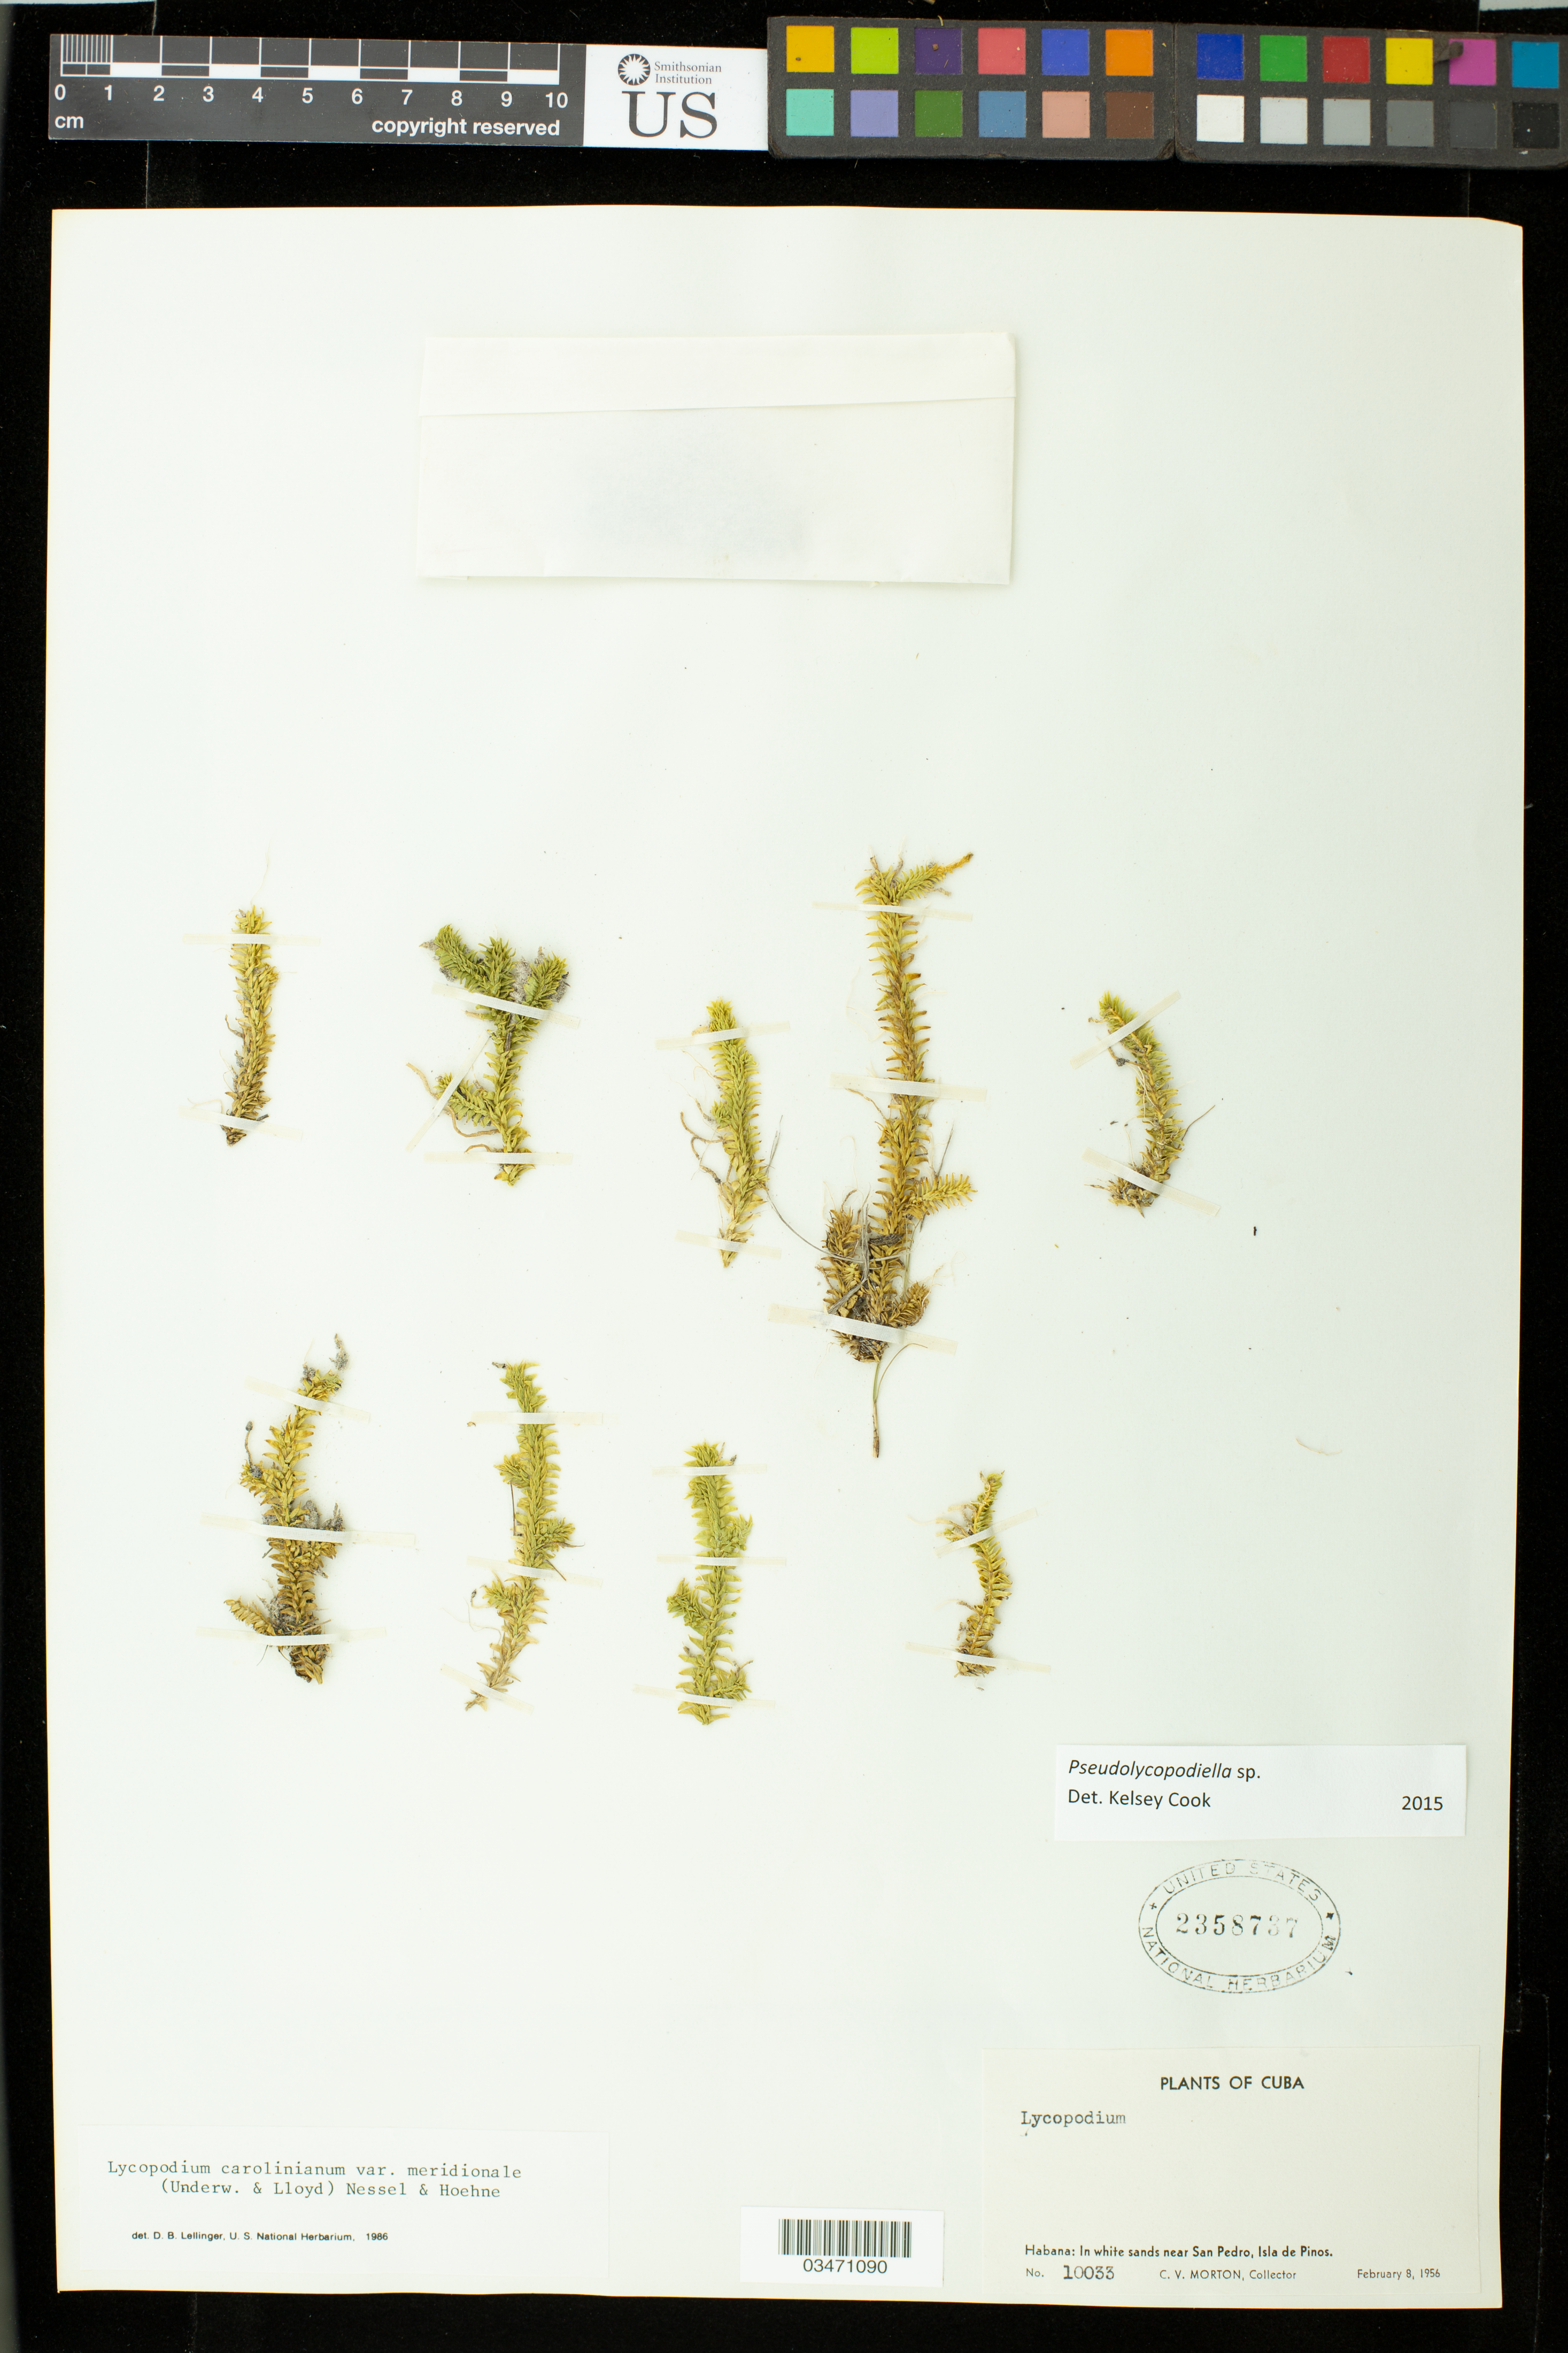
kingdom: Plantae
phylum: Tracheophyta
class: Lycopodiopsida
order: Lycopodiales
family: Lycopodiaceae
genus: Pseudolycopodiella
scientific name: Pseudolycopodiella sp.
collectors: C. V. Morton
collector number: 10033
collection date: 1956-02-08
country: Cuba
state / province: La Habana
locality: Near San Pedro, Isla de Pinos.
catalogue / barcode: US 2358737